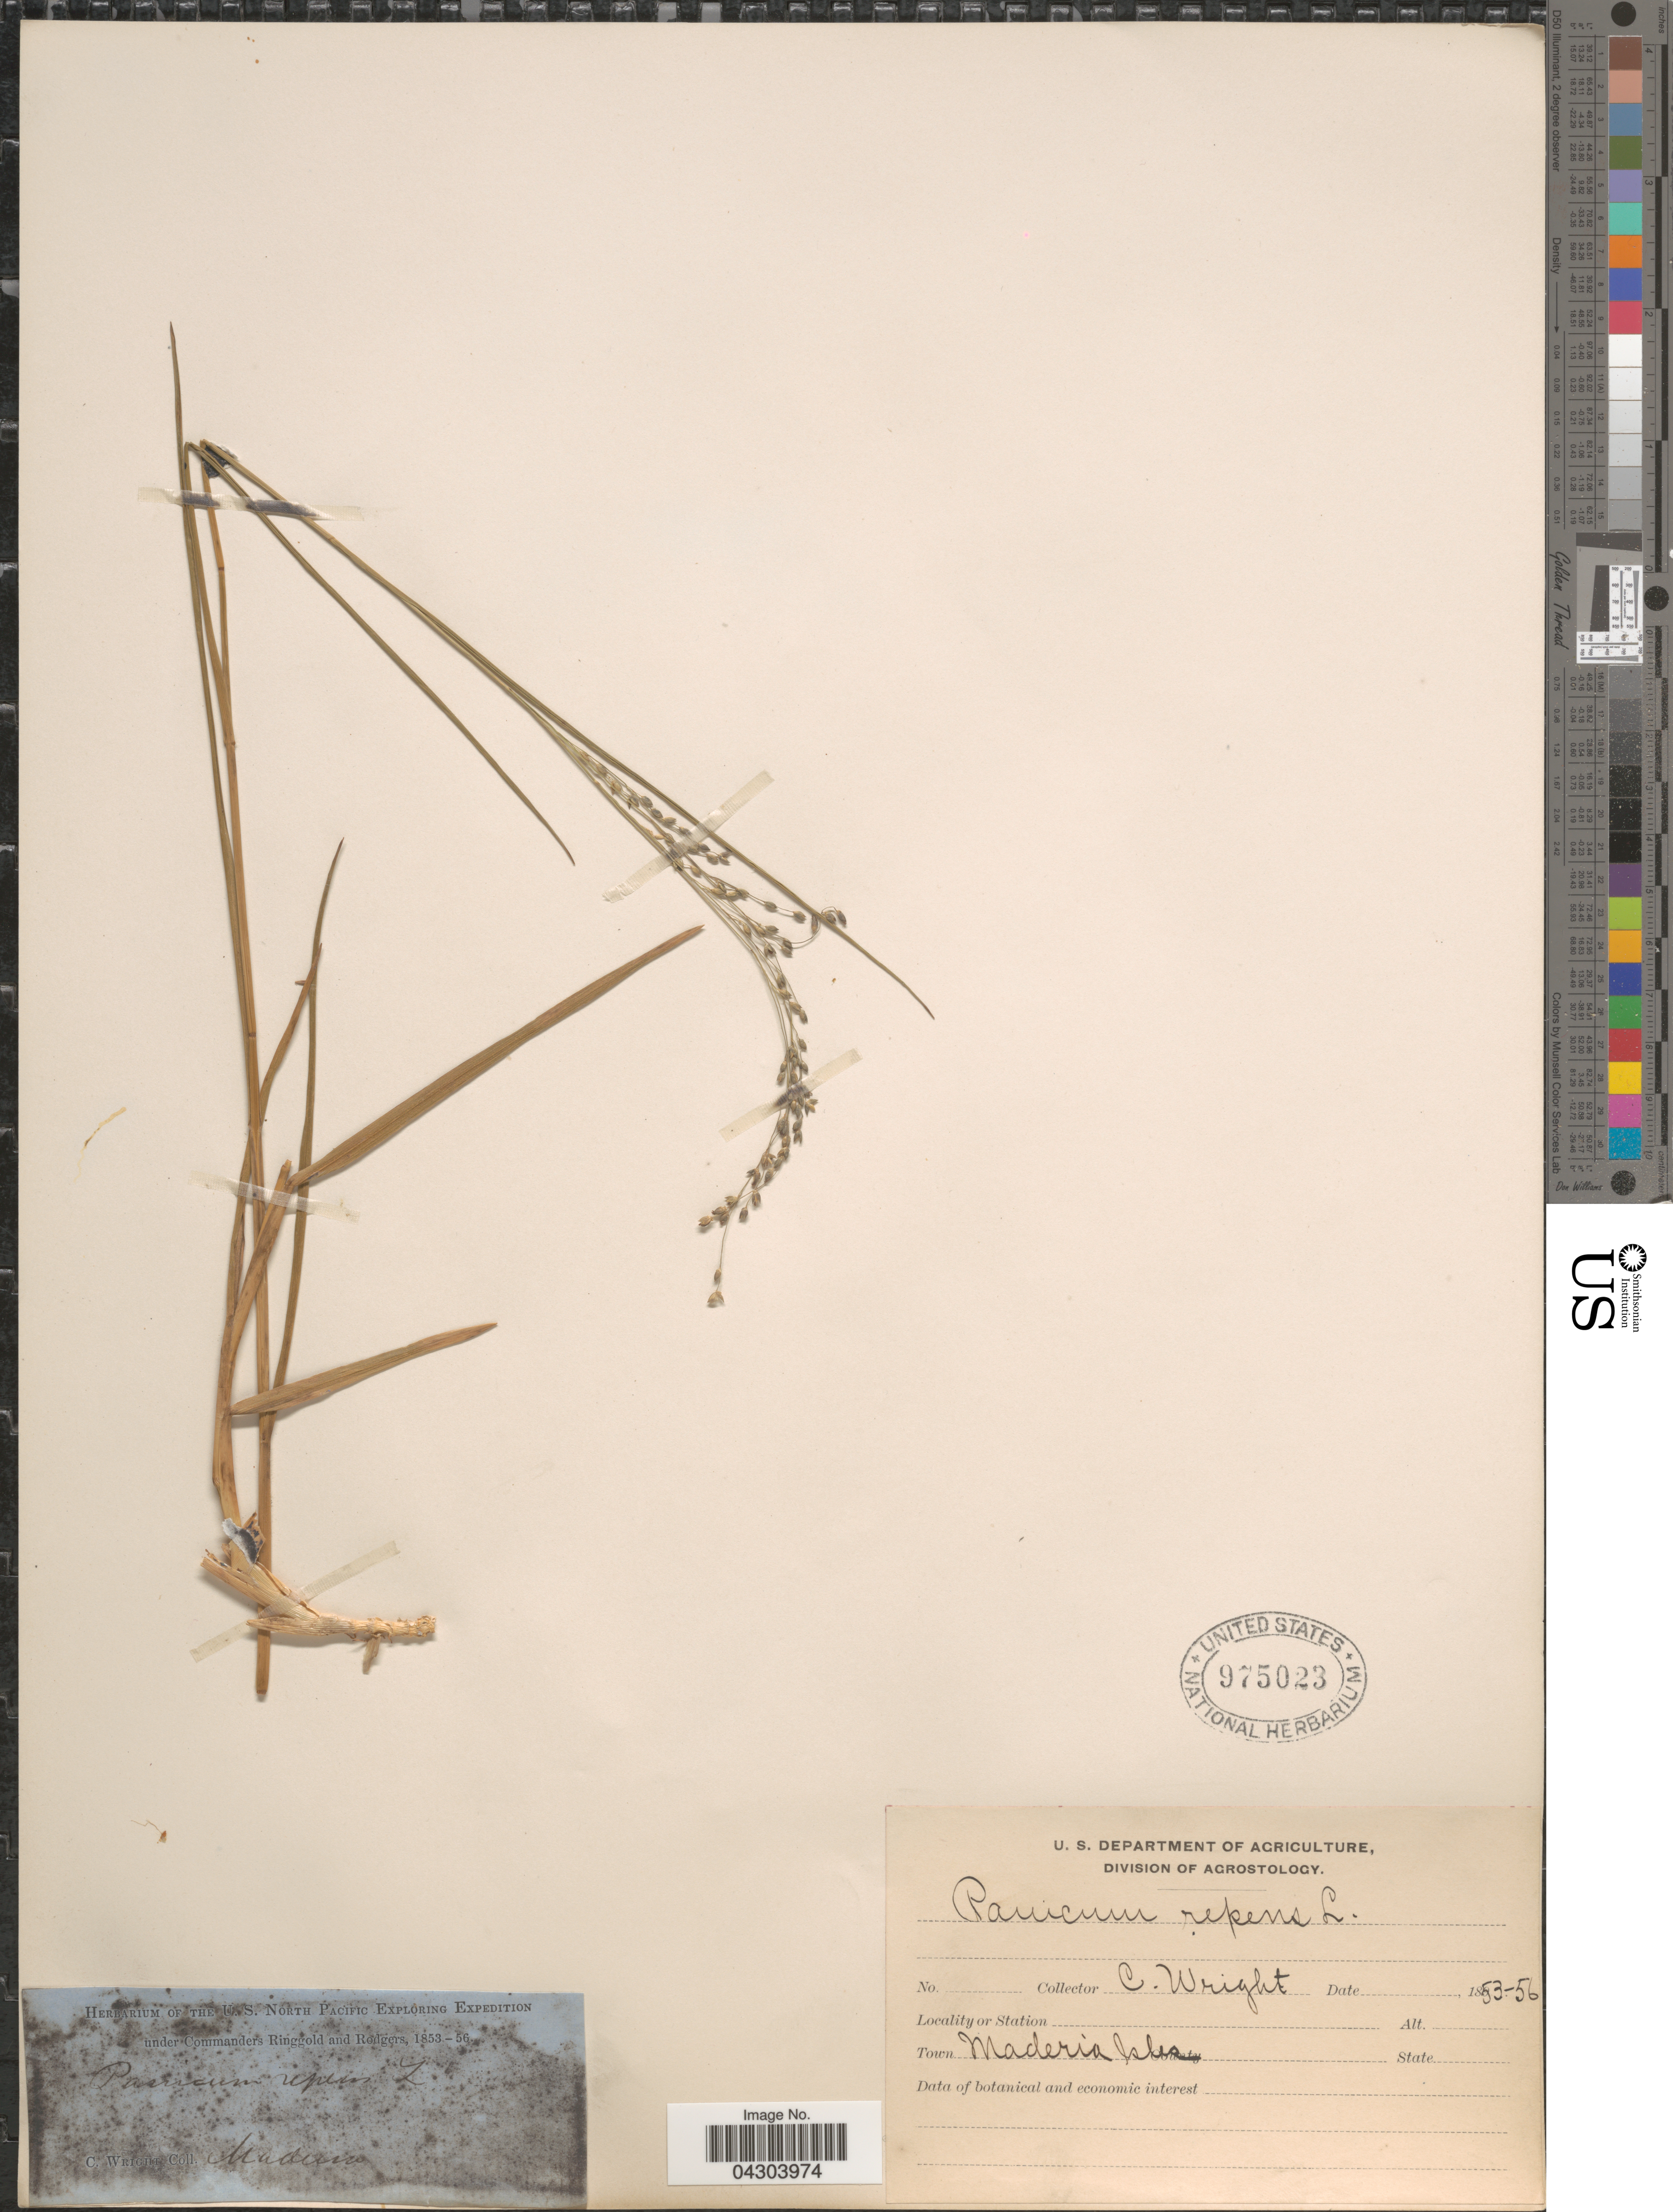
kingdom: Plantae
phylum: Tracheophyta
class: Liliopsida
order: Poales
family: Poaceae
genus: Panicum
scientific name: Panicum repens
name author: L.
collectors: C. Wright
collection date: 1853/1856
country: Portugal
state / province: Madeira (Aut. Reg.)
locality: The U.S. North Pacific Exploring Expedition. Town Maderia Isles.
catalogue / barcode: US 975023